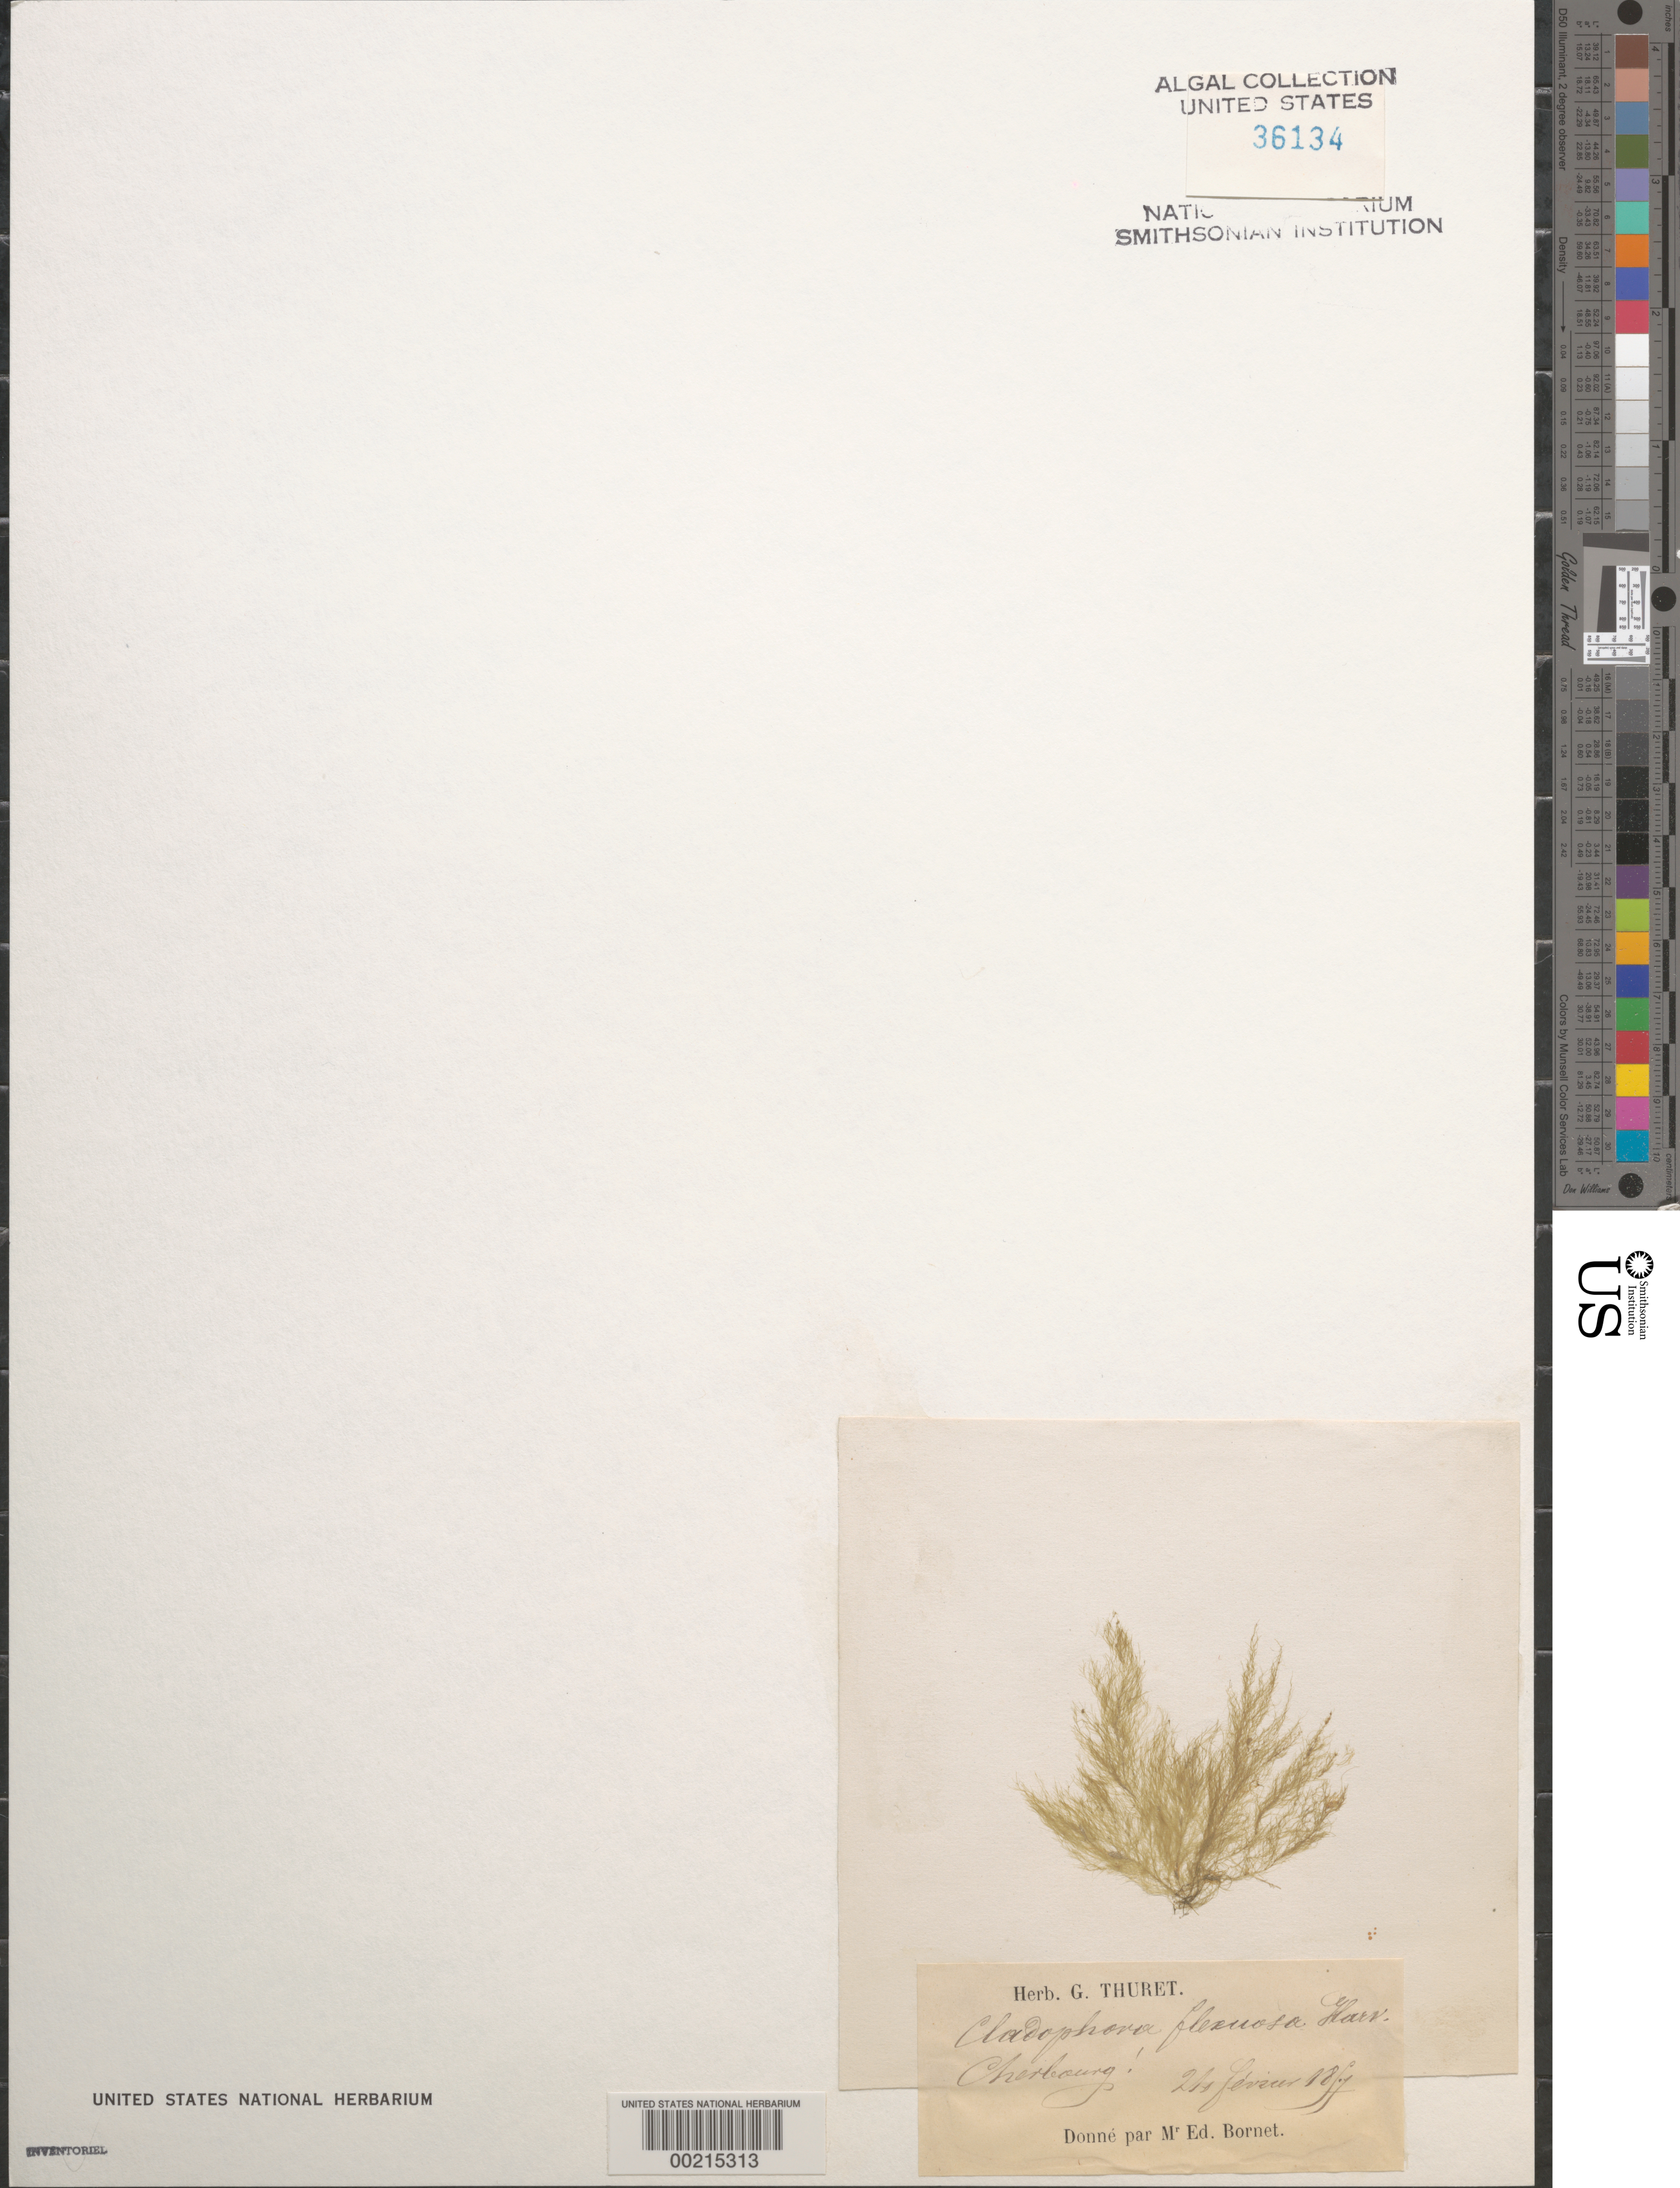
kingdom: Plantae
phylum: Chlorophyta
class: Ulvophyceae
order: Cladophorales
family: Cladophoraceae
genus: Cladophora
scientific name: Cladophora flexuosa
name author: (O.F. Muell.) Kütz.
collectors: Thuret, G. (herbarium)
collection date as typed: Feb 1857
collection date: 1857-02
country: France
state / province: Normandie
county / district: Manche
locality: Cherbourg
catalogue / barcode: US 36134